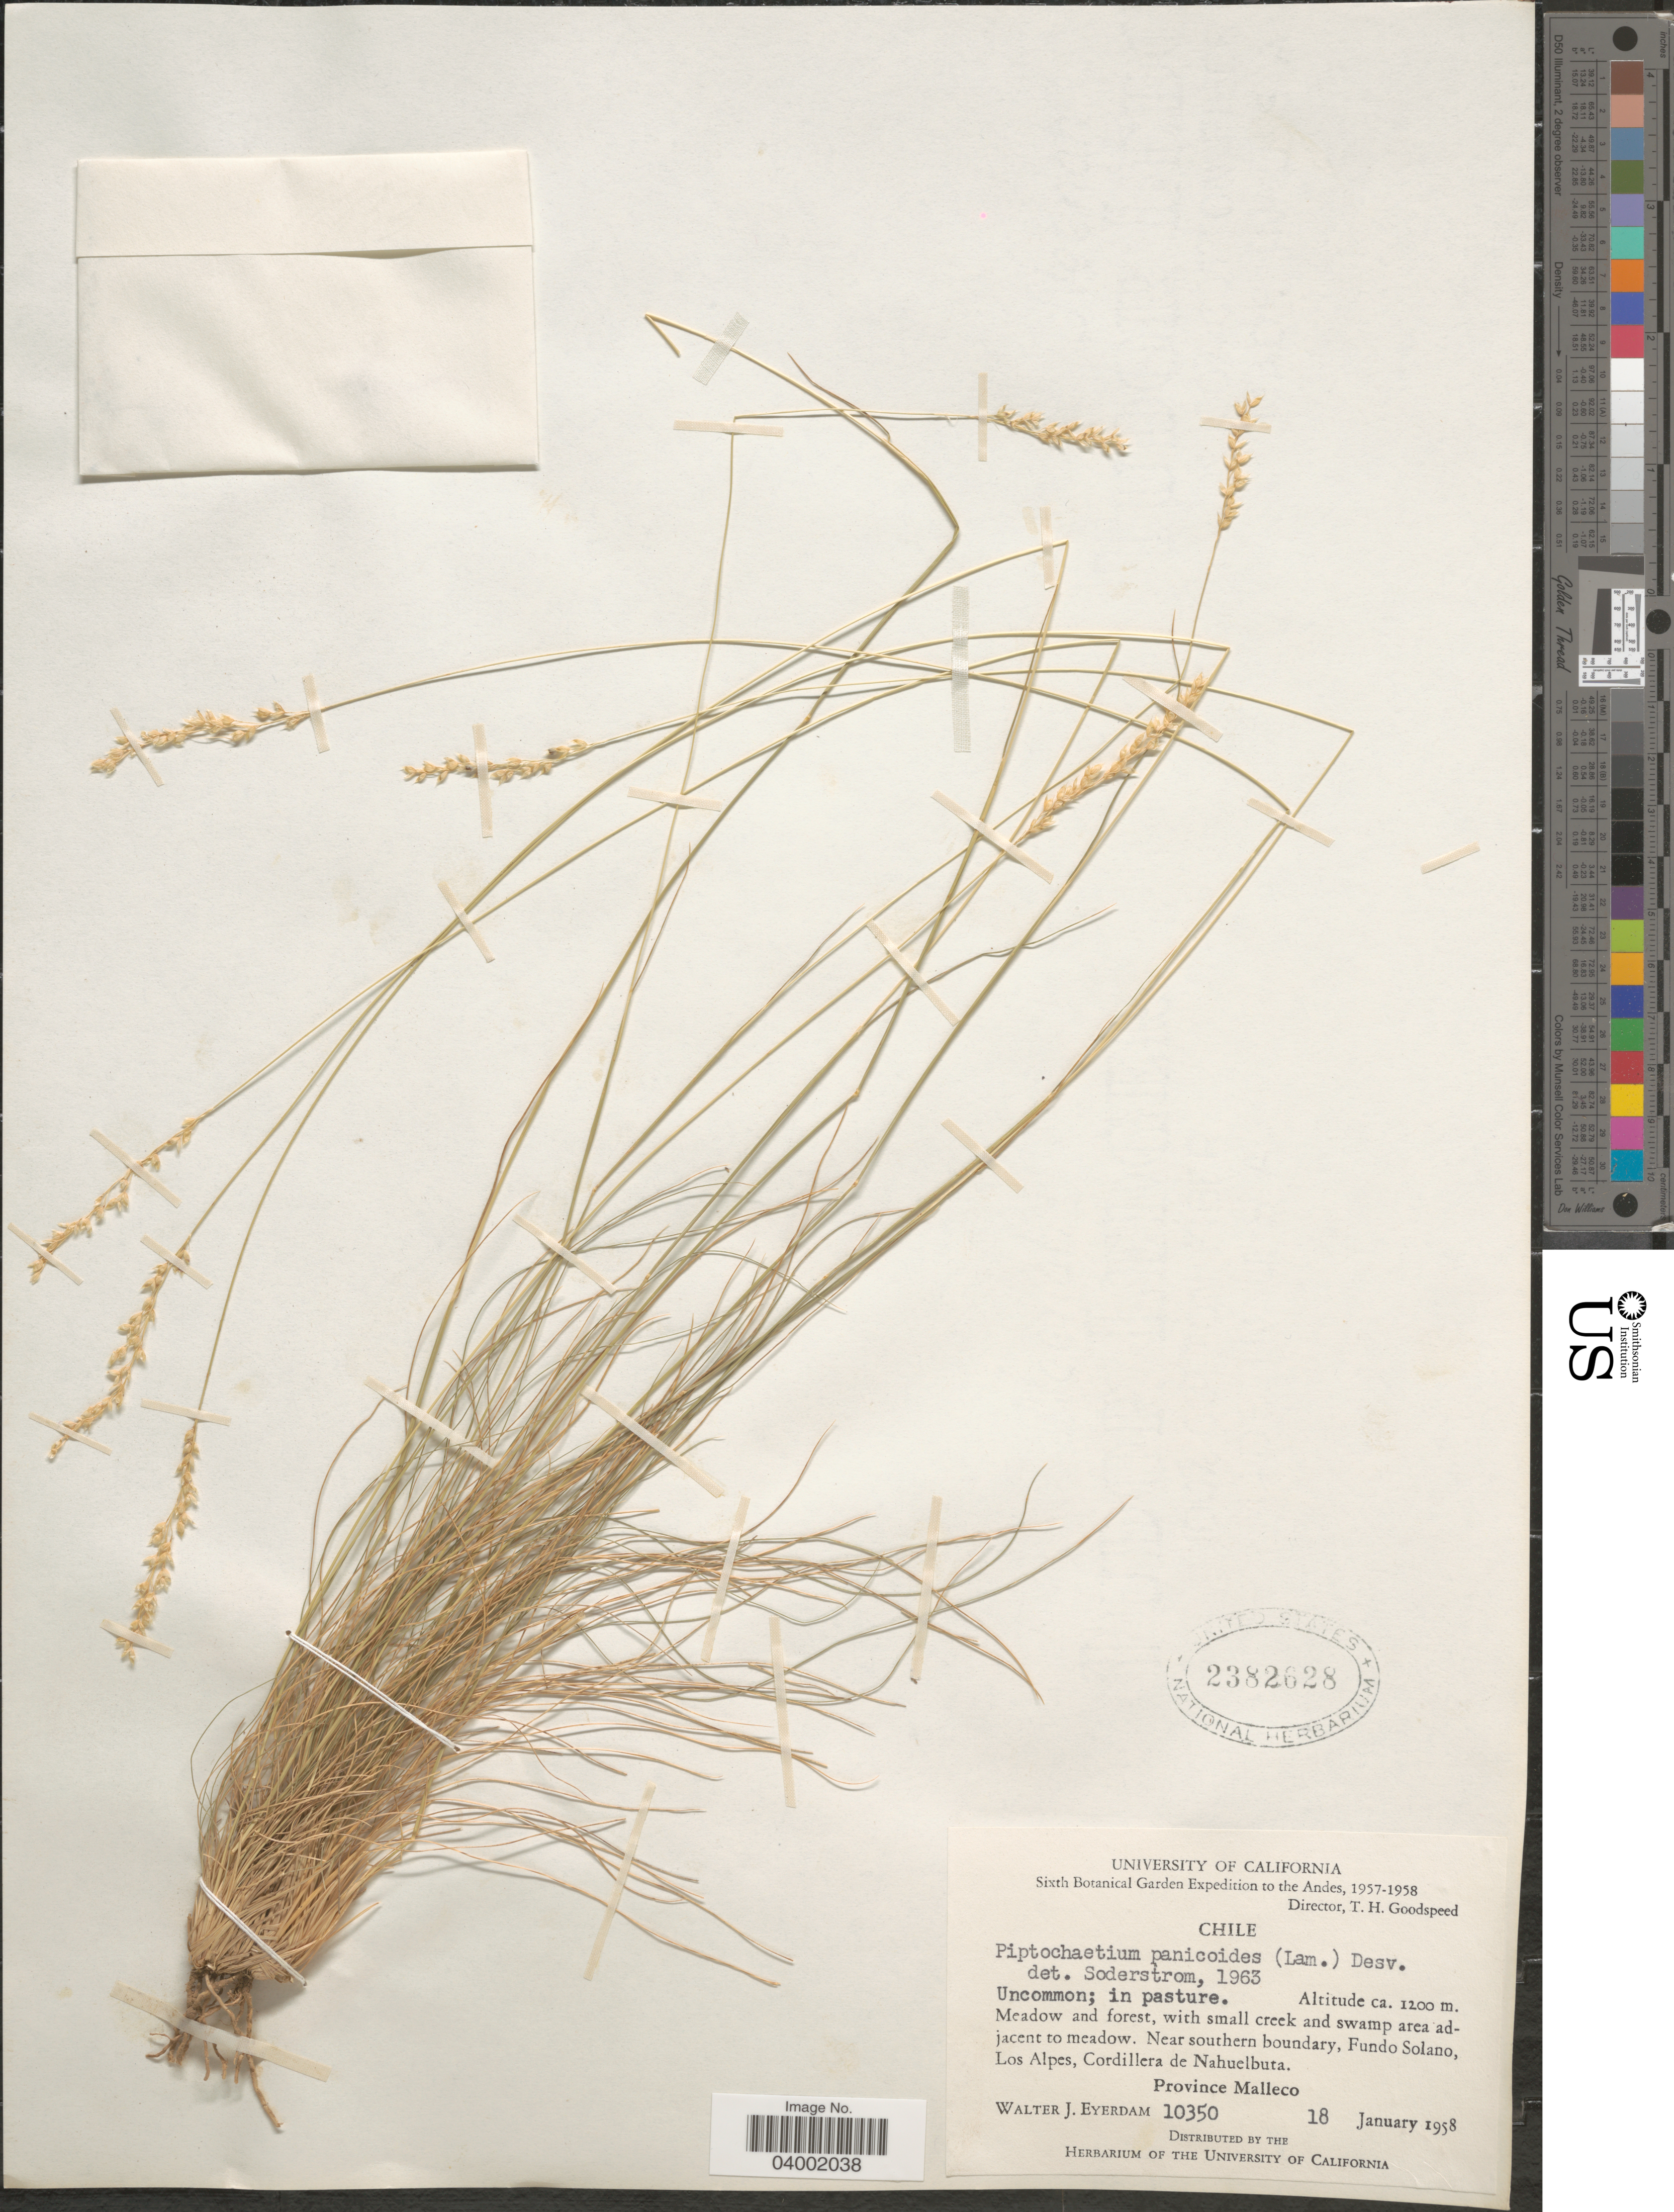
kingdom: Plantae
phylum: Tracheophyta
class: Liliopsida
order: Poales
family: Poaceae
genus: Piptochaetium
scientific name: Piptochaetium panicoides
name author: (Lam.) É. Desv.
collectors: W. J. Eyerdam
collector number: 10350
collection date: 1958-01-18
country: Chile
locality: The Andes. Near southern boundary, Fundo Solano, Los Alpes, Cordillera de Nahuelbuta. Province Malleco.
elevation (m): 1200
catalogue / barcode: US 2382628